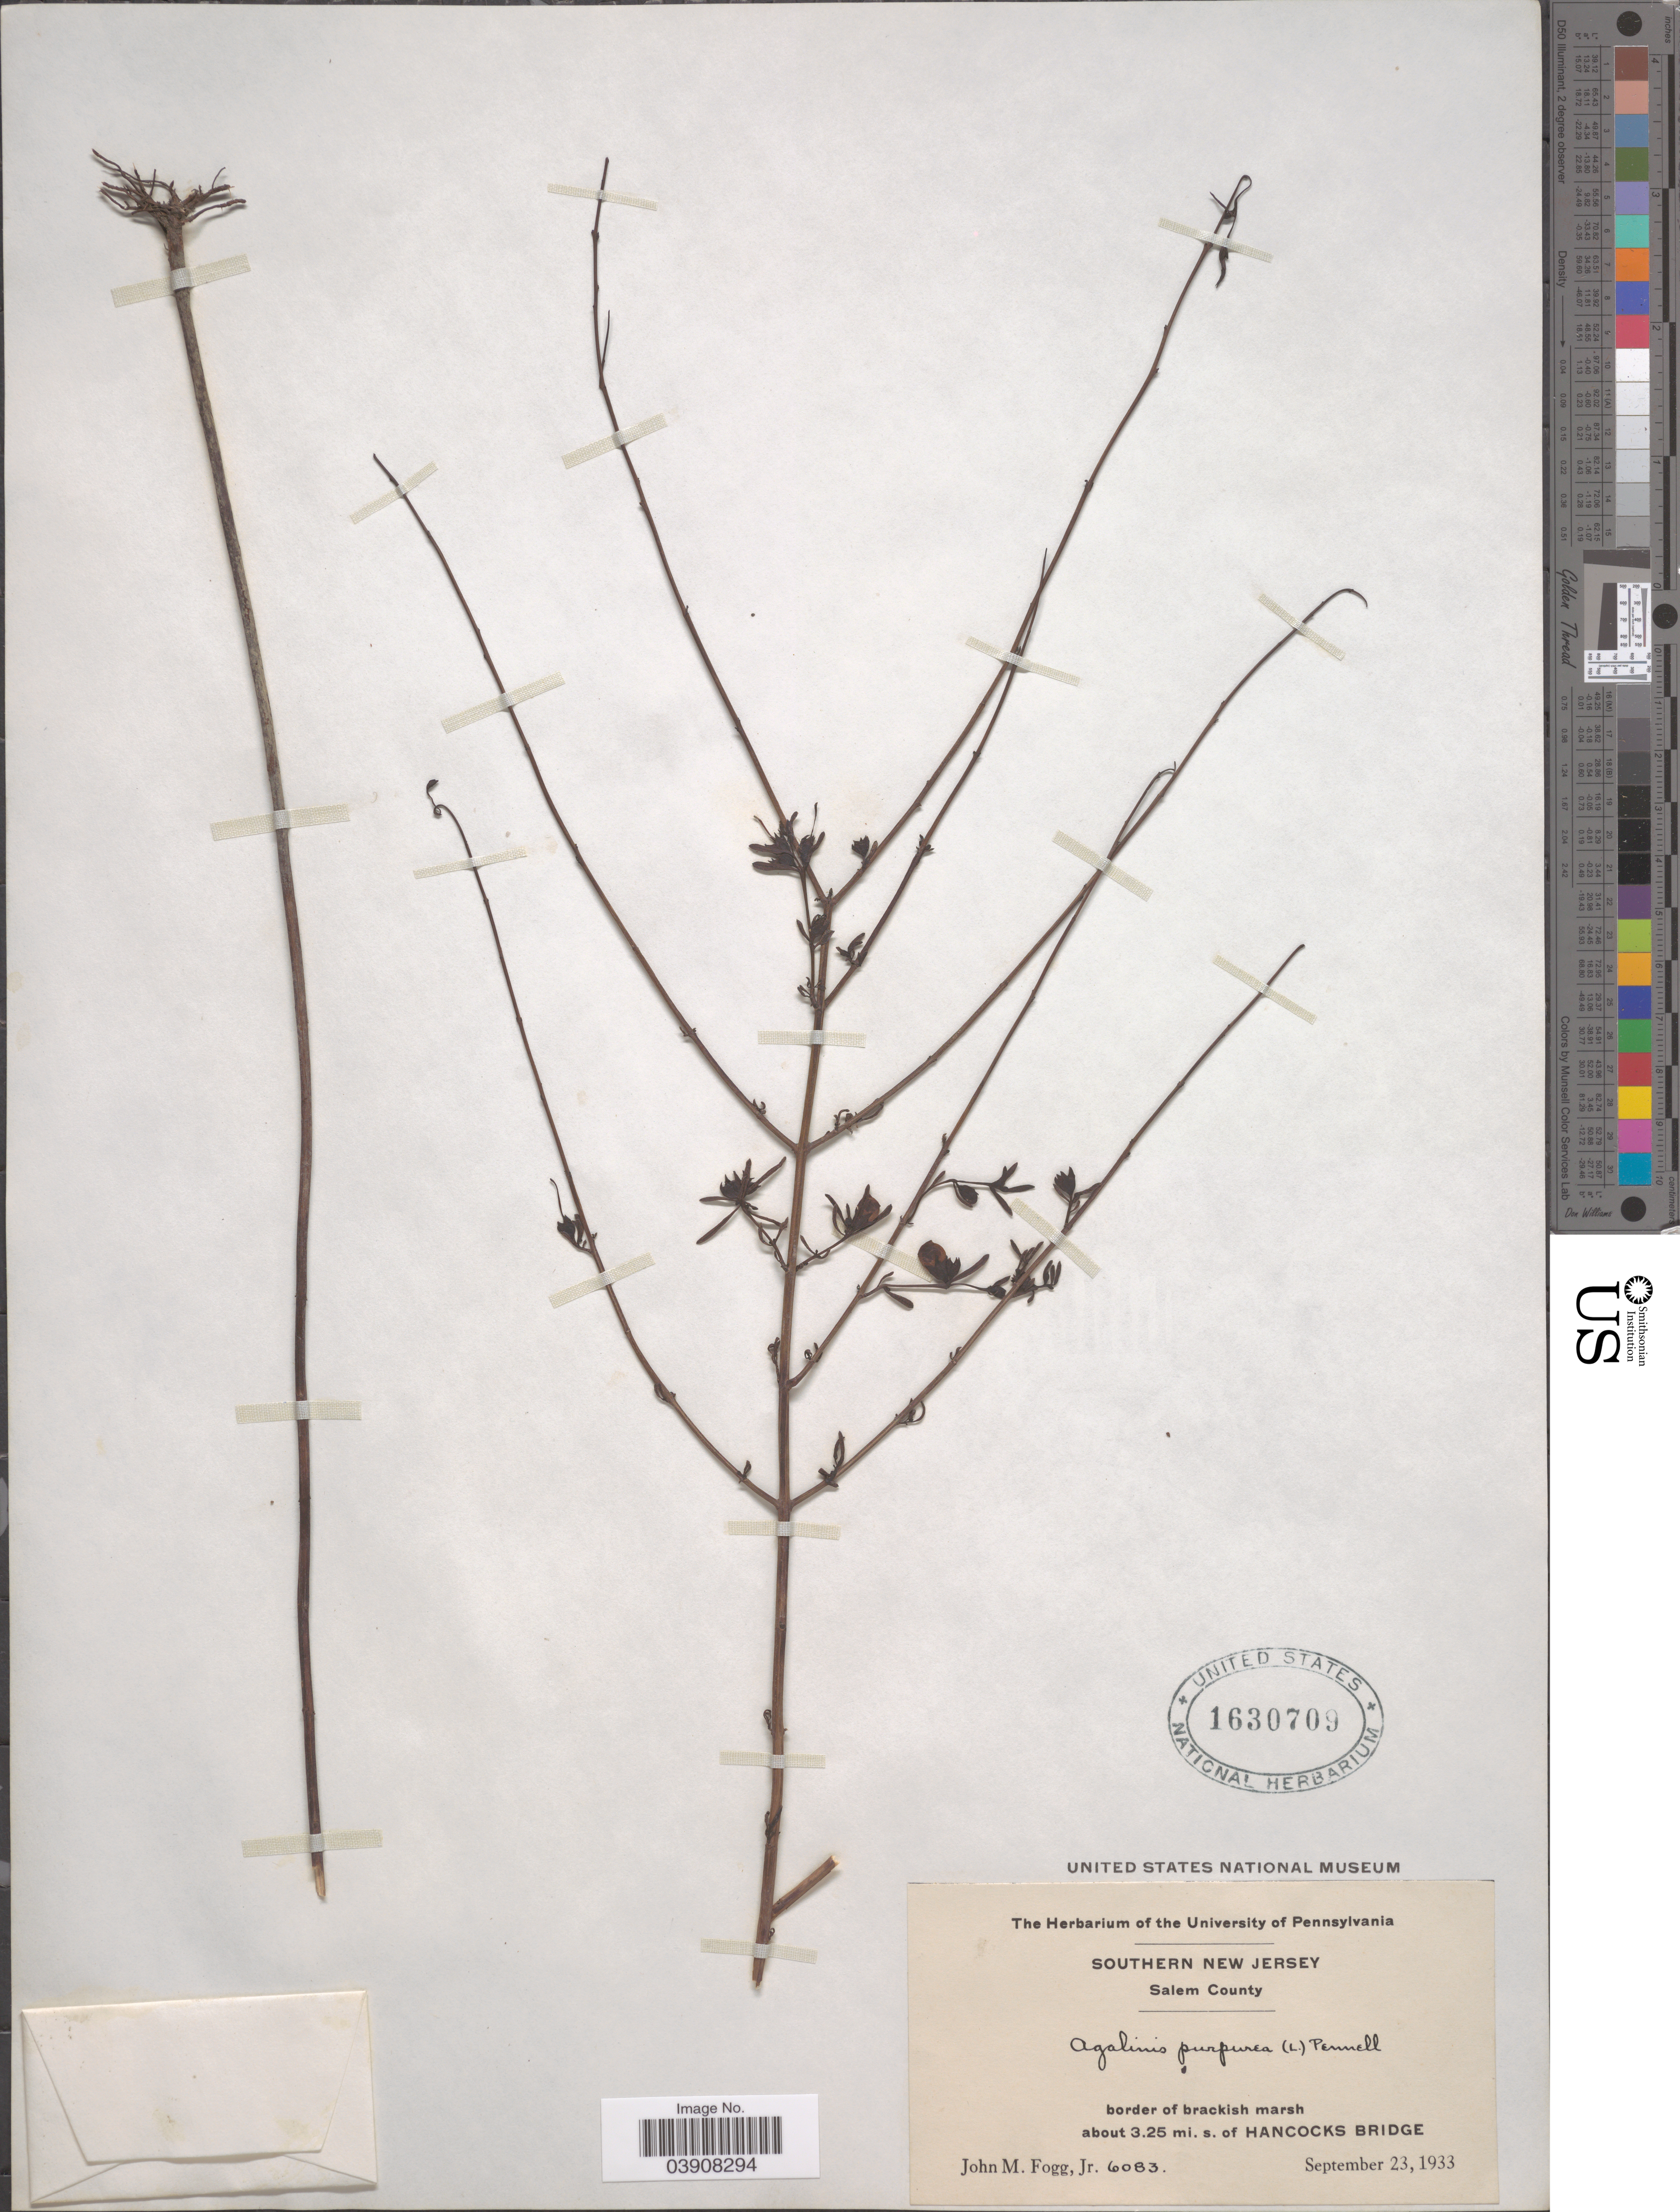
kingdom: Plantae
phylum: Tracheophyta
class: Magnoliopsida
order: Lamiales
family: Orobanchaceae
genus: Agalinis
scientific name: Agalinis purpurea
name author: (L.) Pennell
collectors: J. Fogg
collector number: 6083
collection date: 1933-09-23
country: United States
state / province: New Jersey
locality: Southern New Jersey. Salem County. Border of brackish marsh about 3.25 mi. s. of Hancocks Bridge.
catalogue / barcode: US 1630709